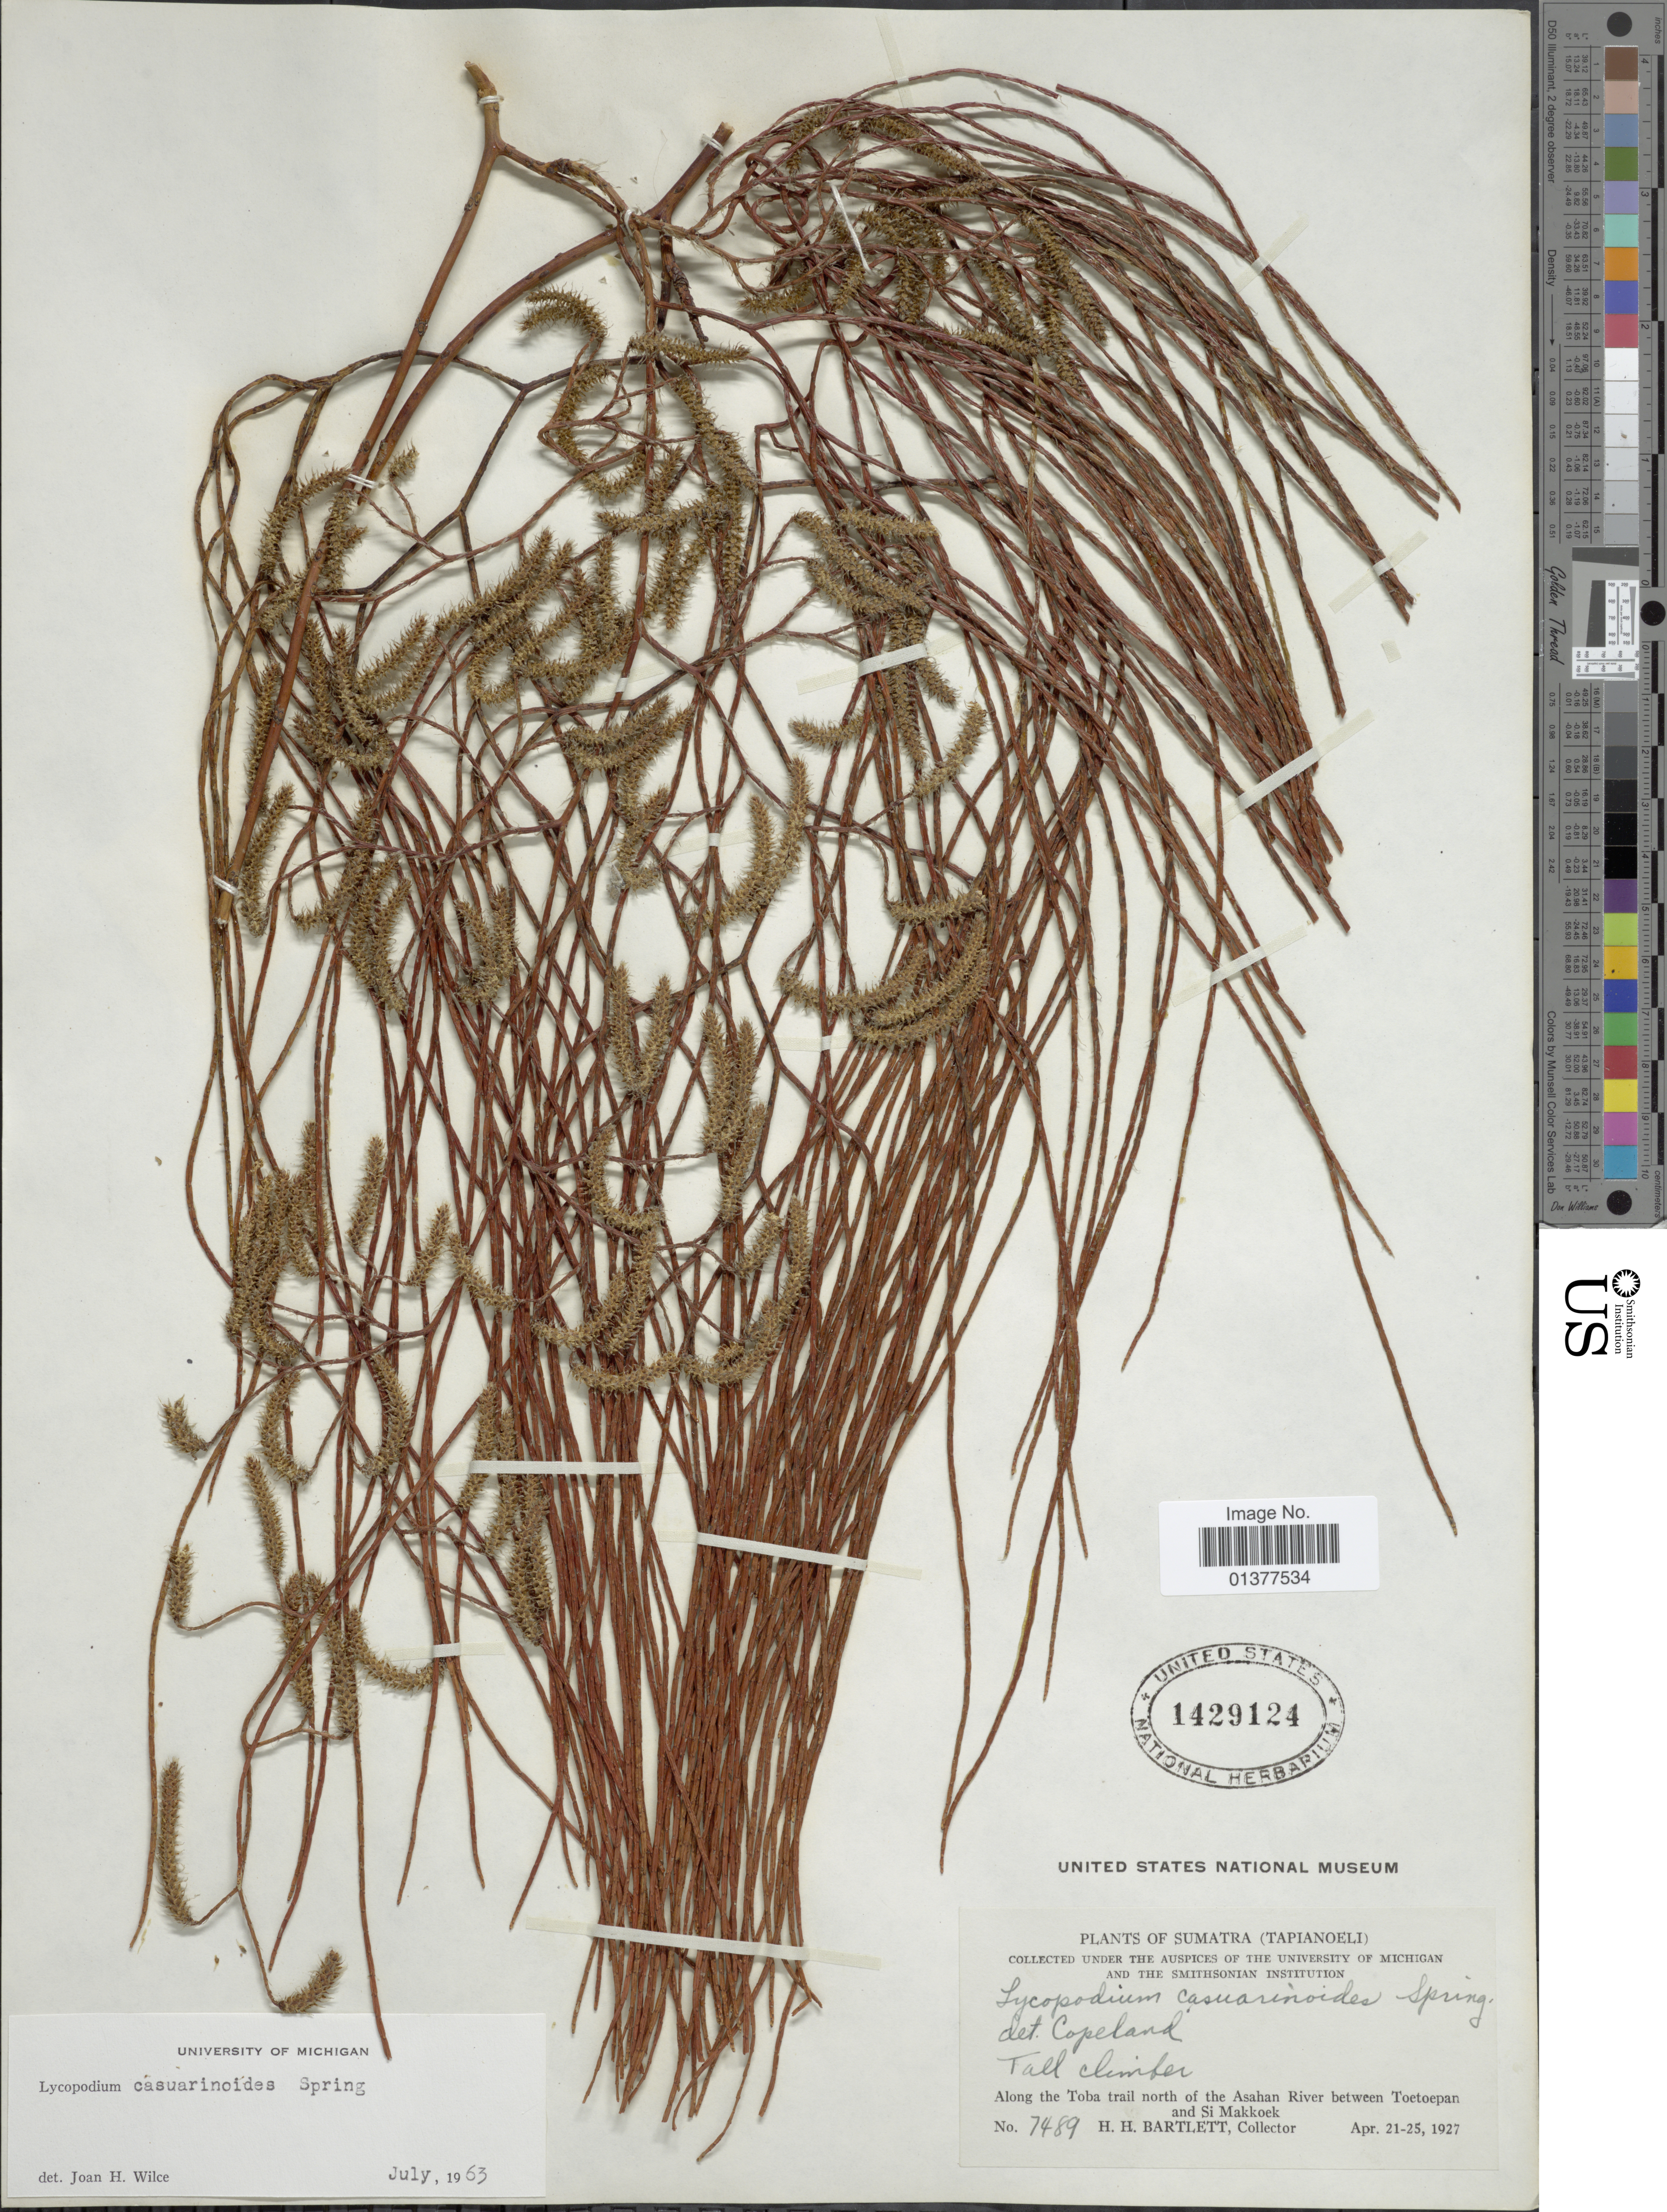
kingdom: Plantae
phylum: Tracheophyta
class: Lycopodiopsida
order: Lycopodiales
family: Lycopodiaceae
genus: Lycopodiastrum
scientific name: Lycopodiastrum casuarinoides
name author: (Spring) Holub ex R.D. Dixit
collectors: H. H. Bartlett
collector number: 7489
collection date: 1927-04-21/1927-04-25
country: Indonesia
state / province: Sumatra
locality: Tapianoeli, Along the Toba trail north of the Asahan River between Toetoepan and Si Makkoek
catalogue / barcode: US 1429124